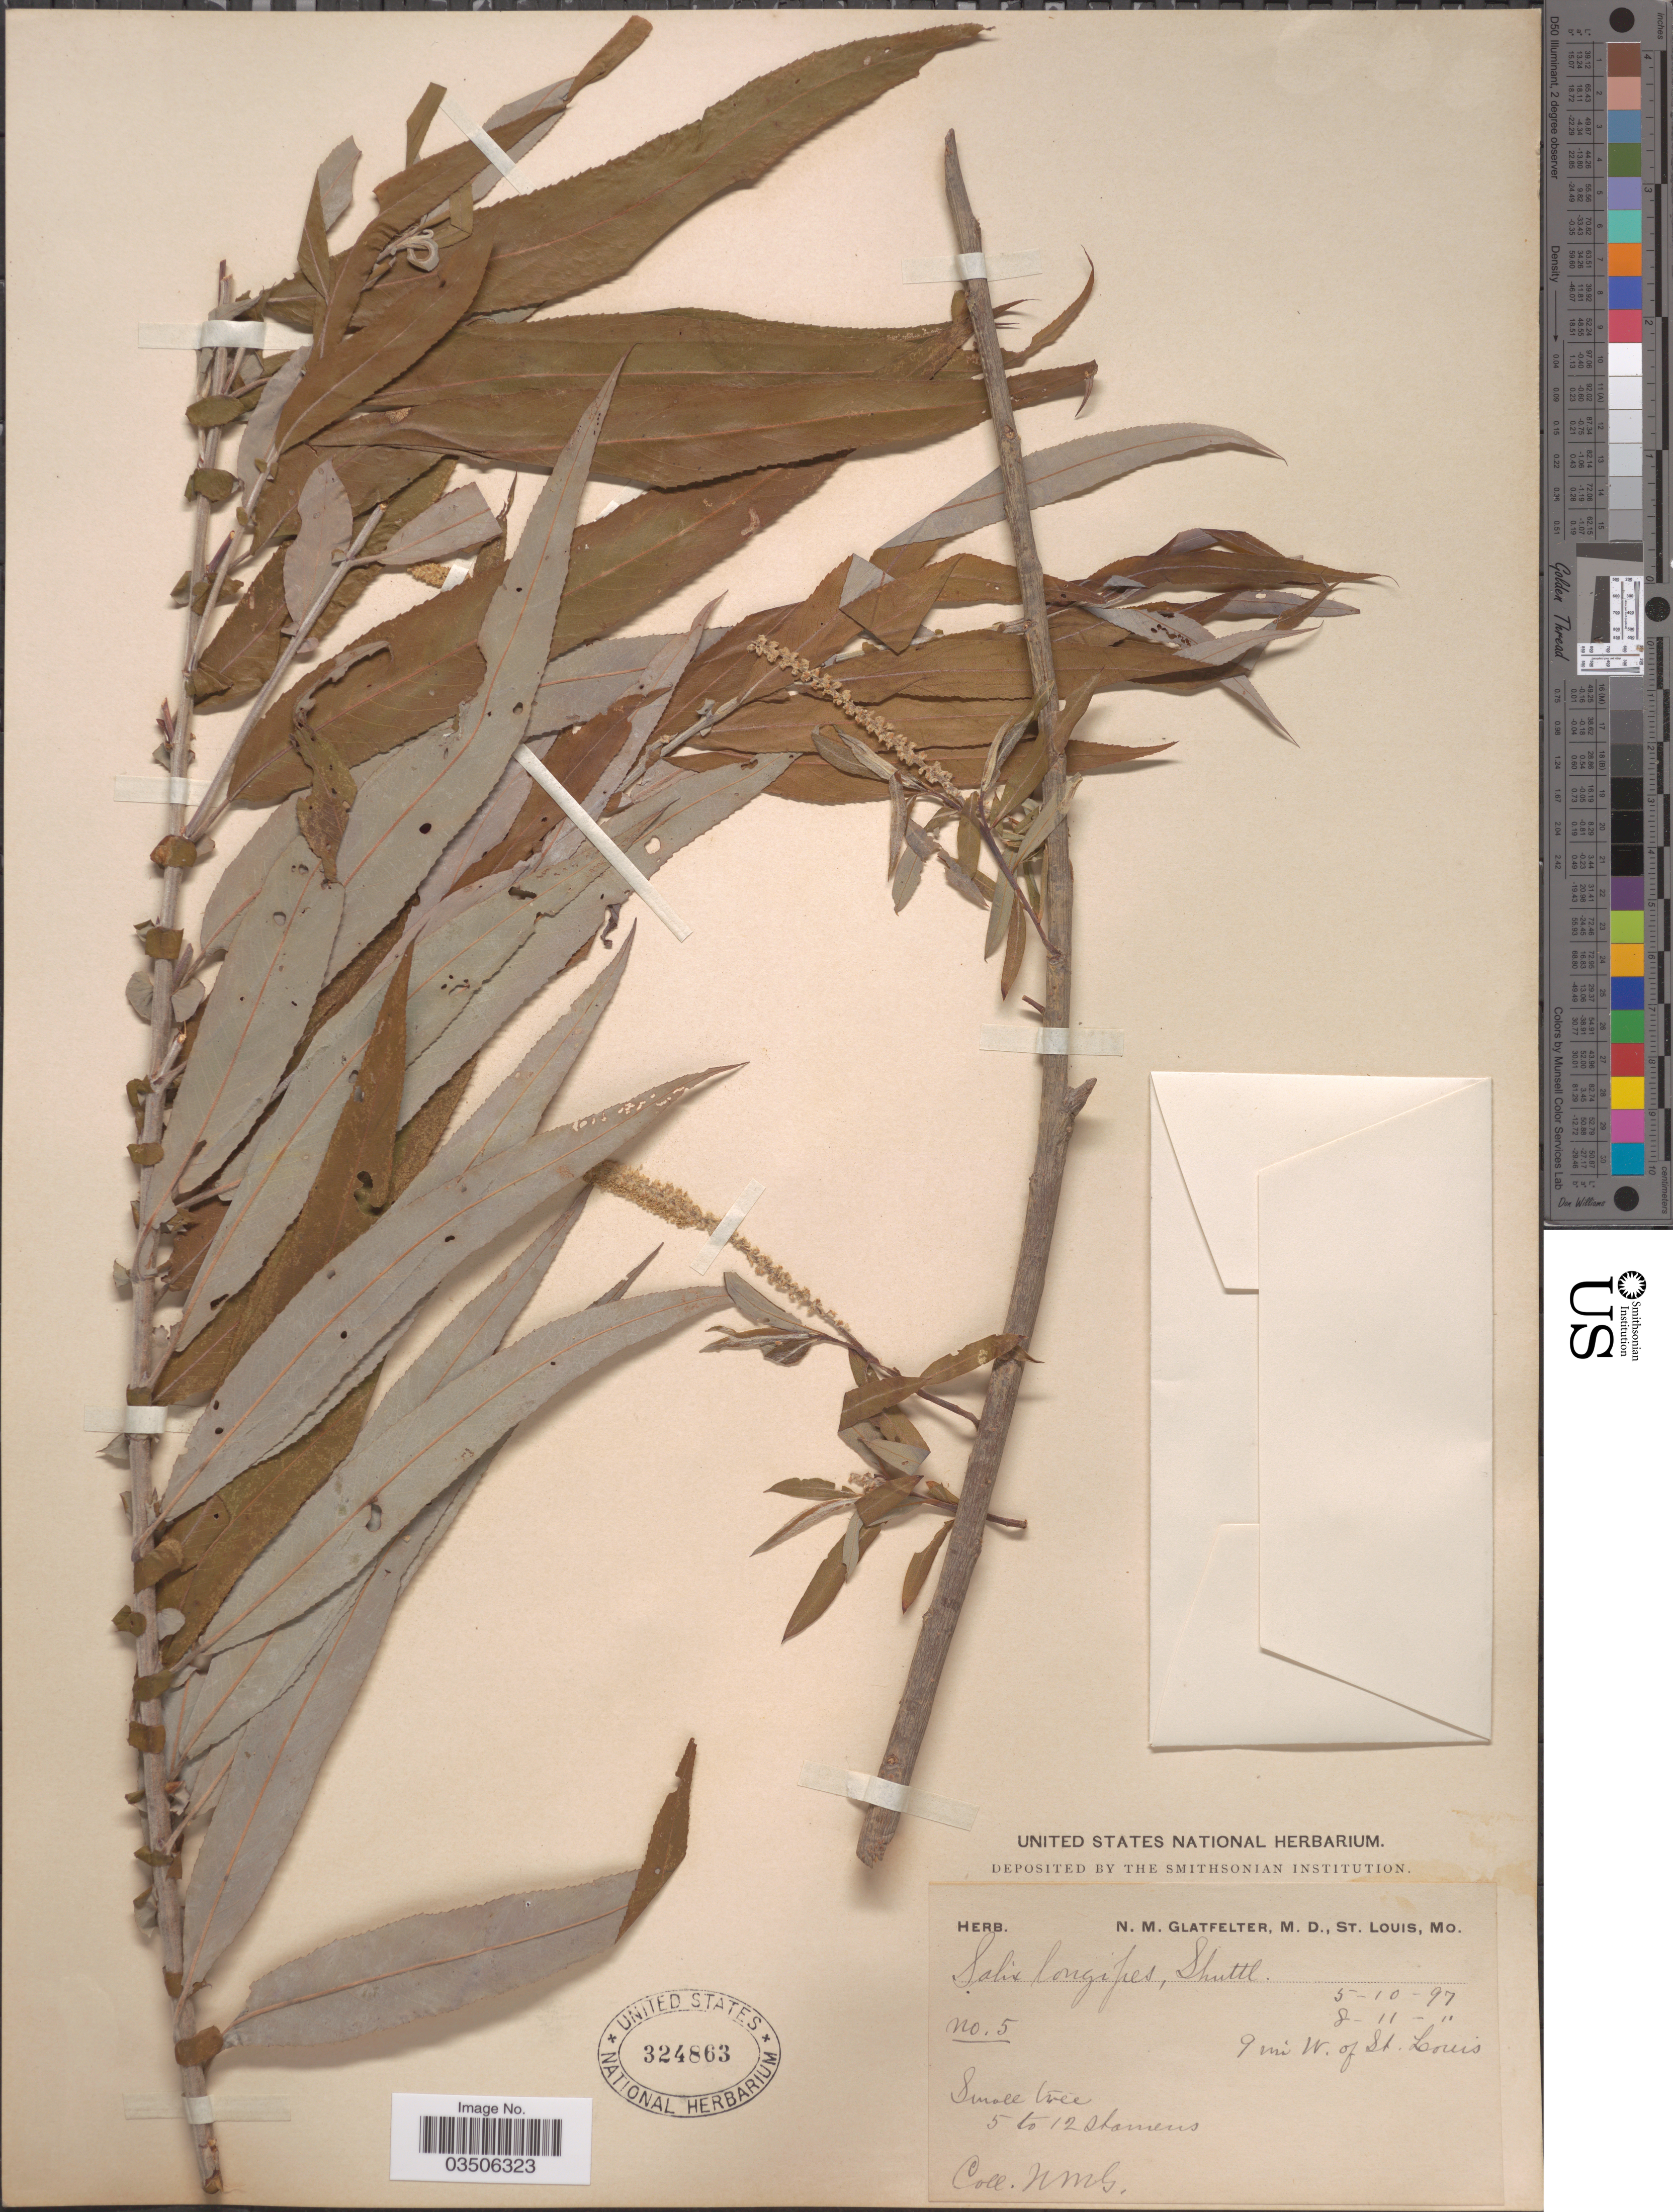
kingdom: Plantae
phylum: Tracheophyta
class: Magnoliopsida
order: Malpighiales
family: Salicaceae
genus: Salix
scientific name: Salix wardii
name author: Bebb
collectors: N. M. Glatfelter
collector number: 5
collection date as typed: Transcribed d/m/y: 10/5/97 to 11/8/97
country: United States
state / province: Missouri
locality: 9 mi W. of St. Louis.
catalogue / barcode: US 324863